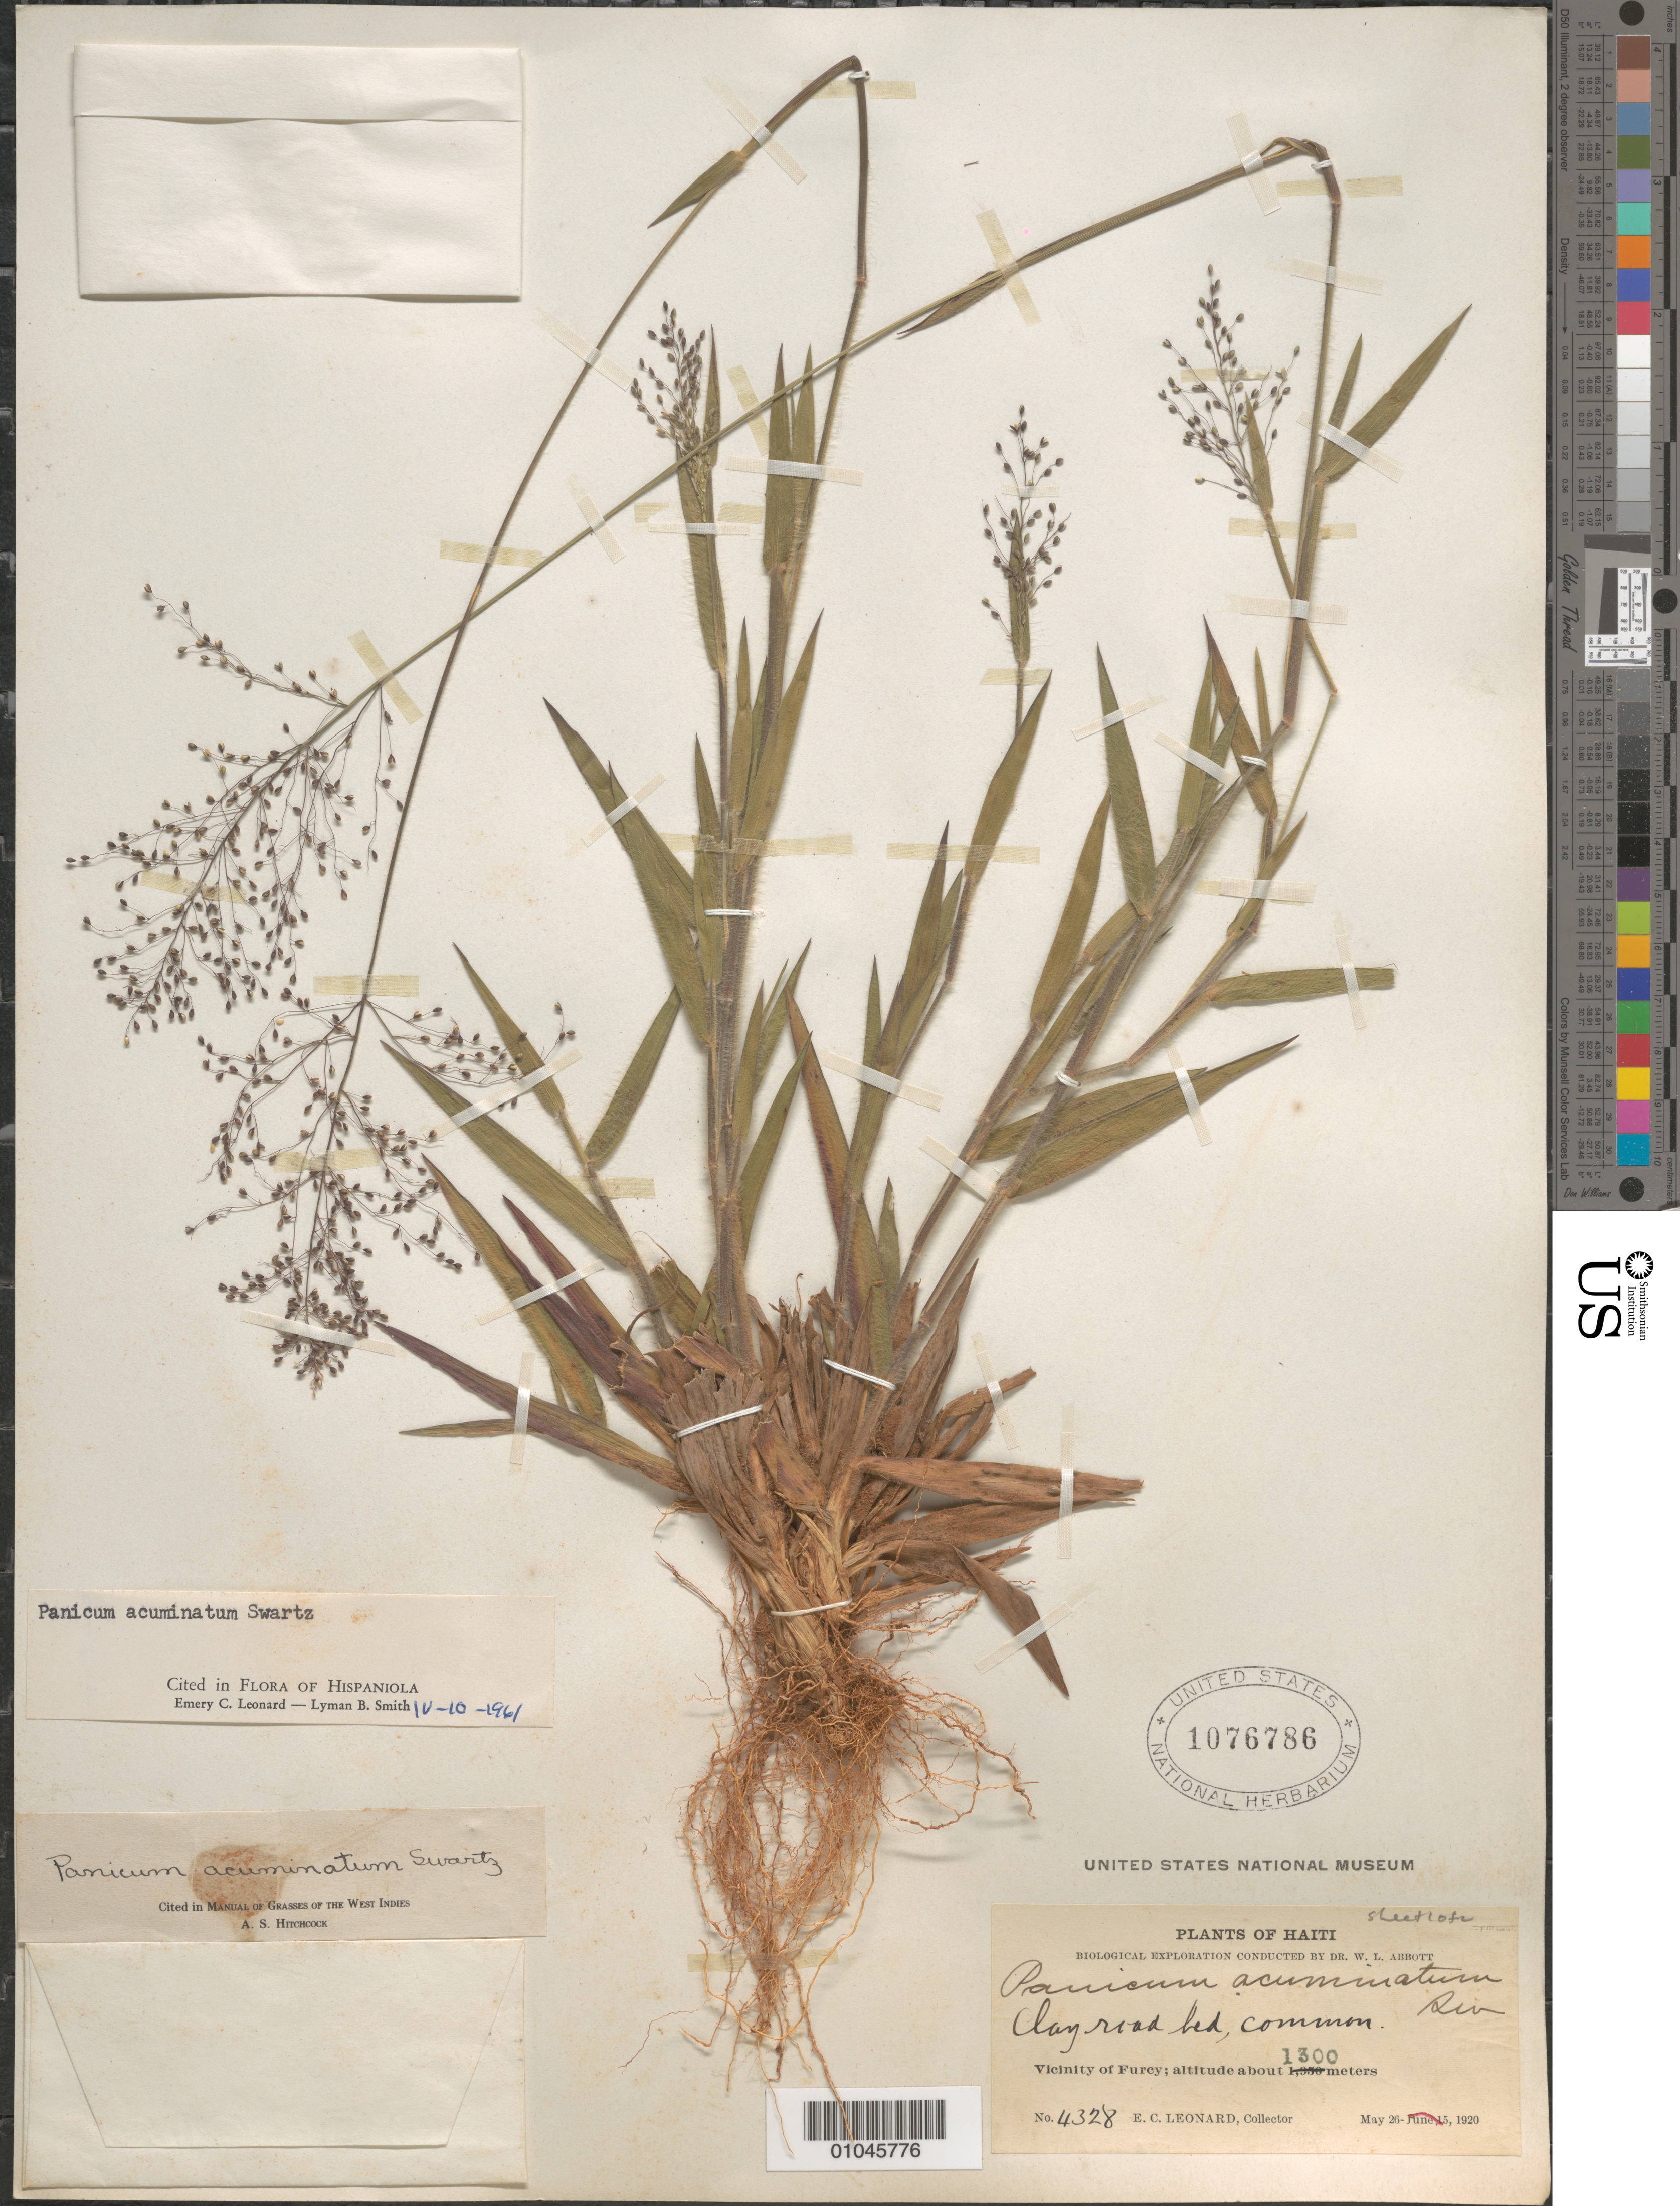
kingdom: Plantae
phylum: Tracheophyta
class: Liliopsida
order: Poales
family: Poaceae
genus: Panicum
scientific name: Panicum acuminatum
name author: Sw.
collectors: E. C. Leonard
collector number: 4328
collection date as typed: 26 May 1920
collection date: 1920-05-26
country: Haiti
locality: Vicinity of Furey. Clay road, common.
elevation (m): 1300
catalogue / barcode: US 1076786